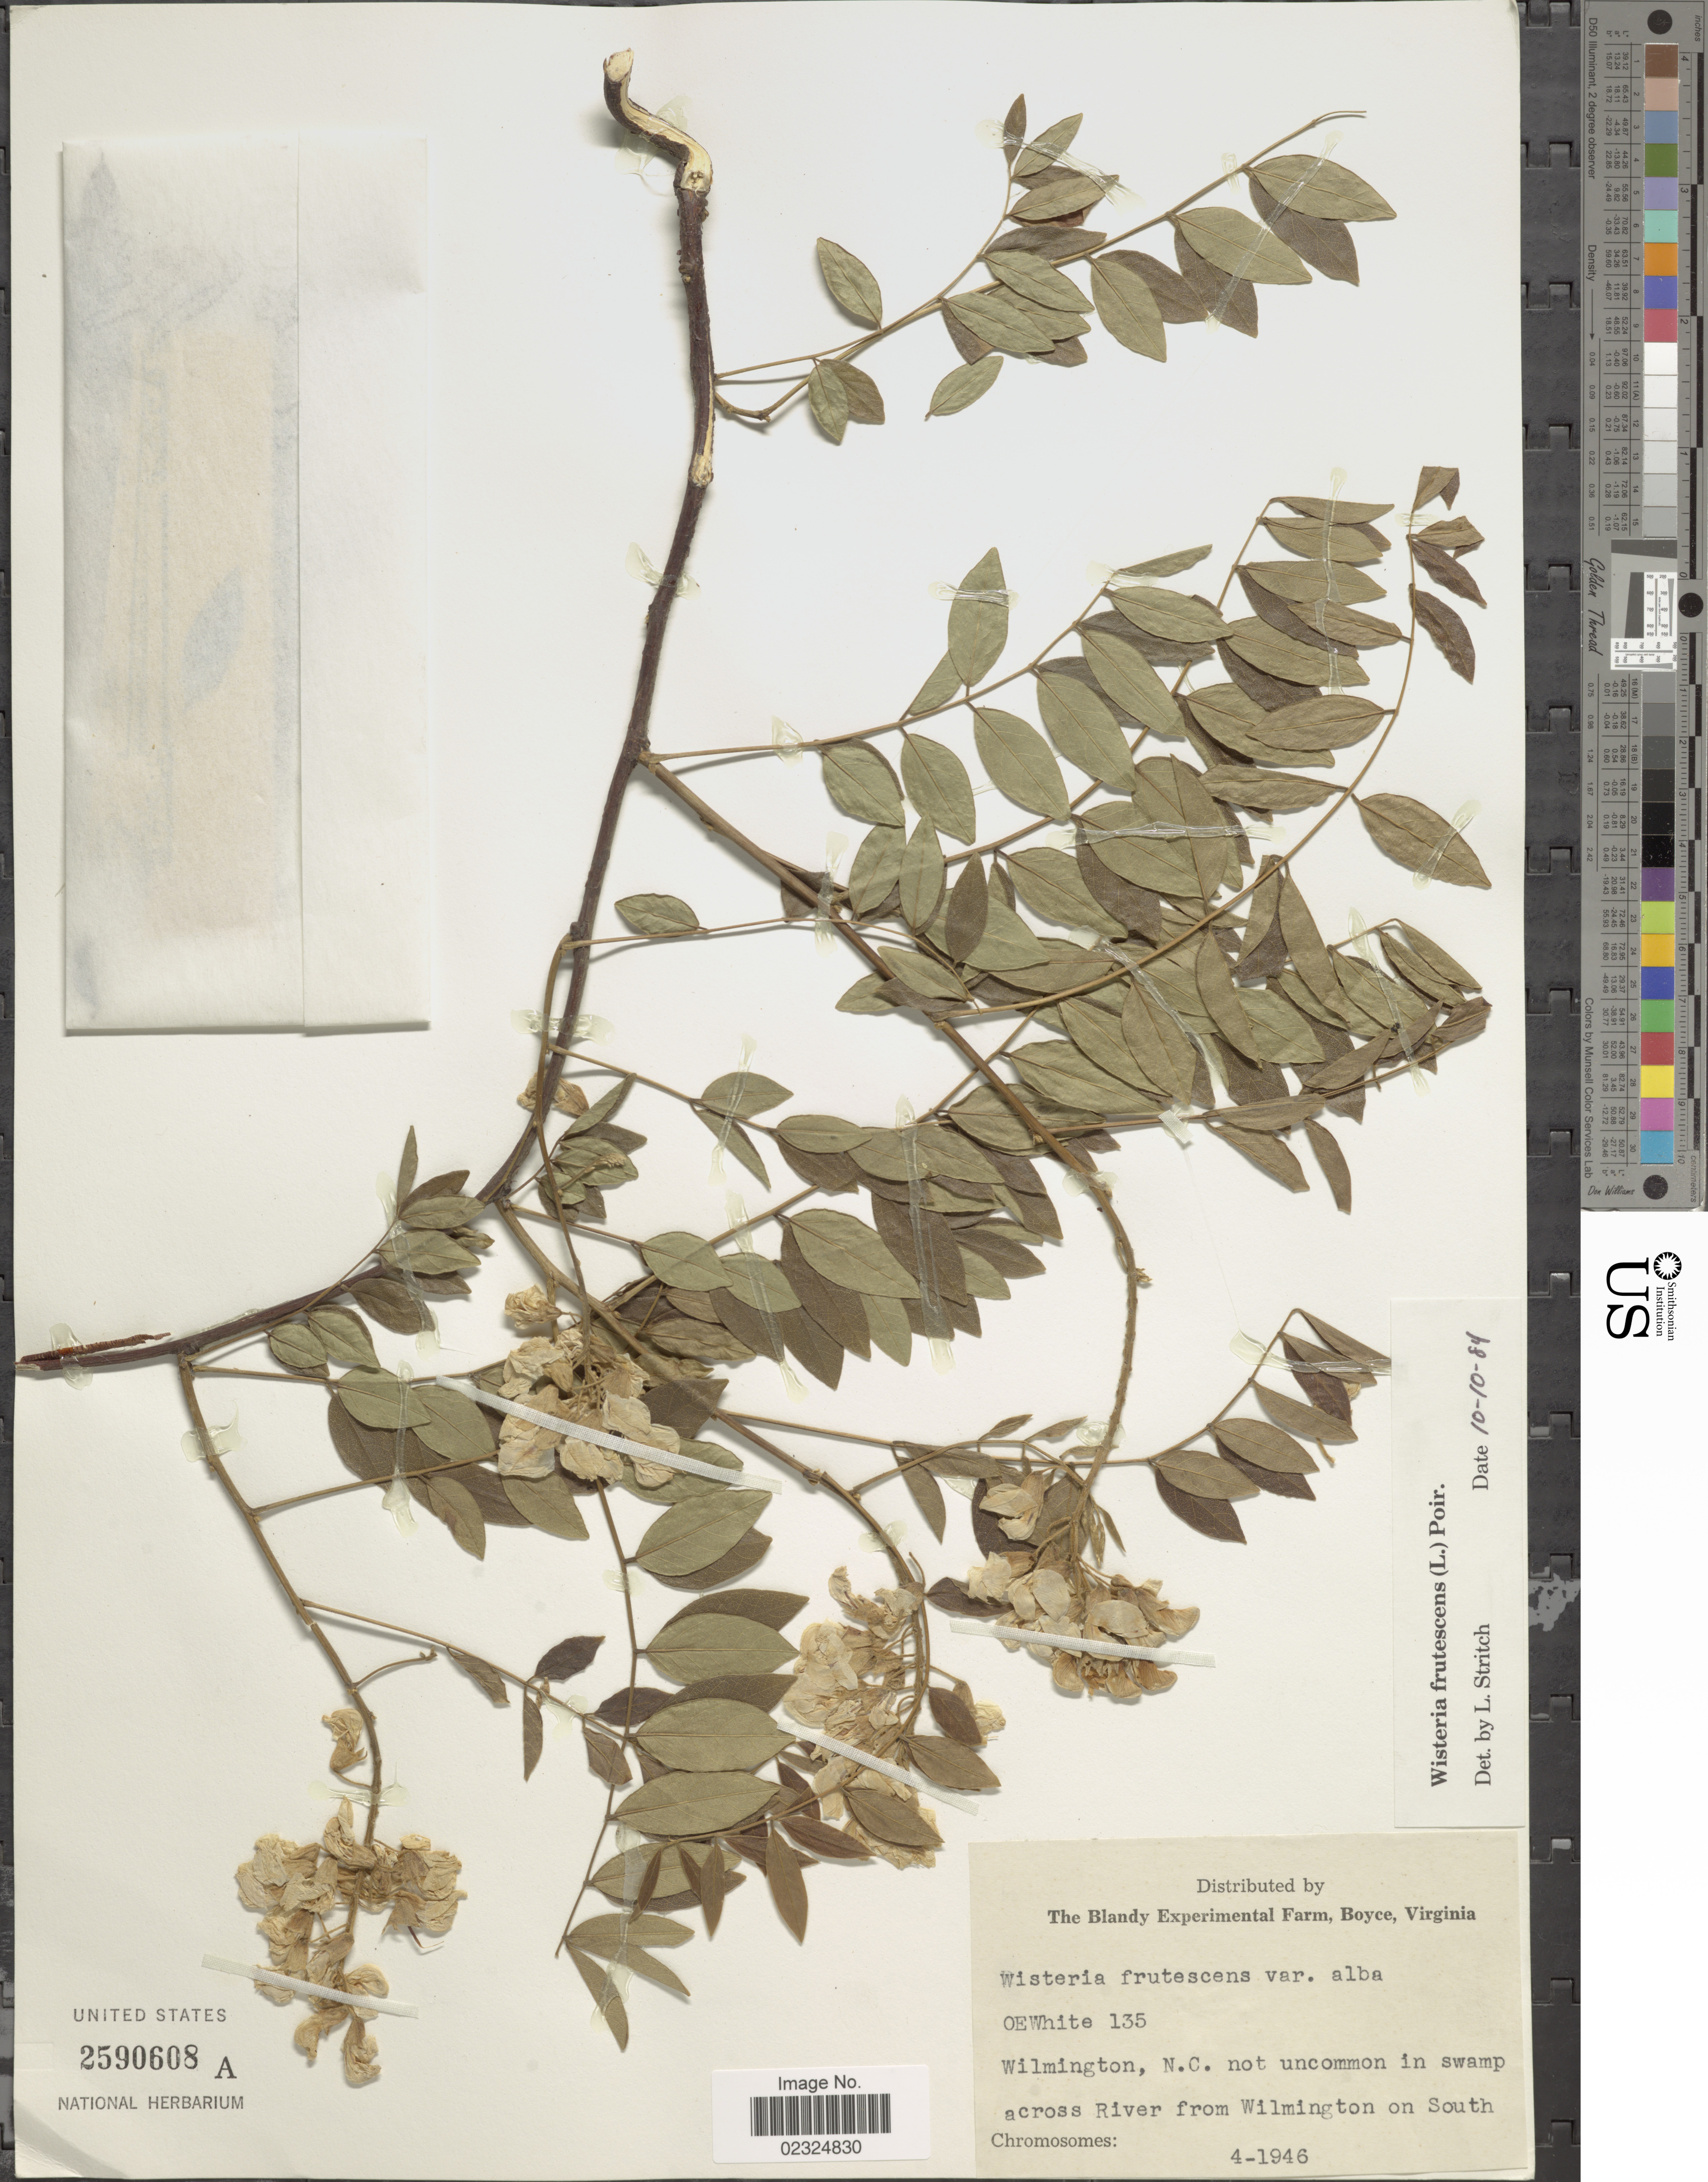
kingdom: Plantae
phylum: Tracheophyta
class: Magnoliopsida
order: Fabales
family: Fabaceae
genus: Wisteria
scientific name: Wisteria frutescens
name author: (L.) Poir.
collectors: O. E. White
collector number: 135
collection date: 1946-04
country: United States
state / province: North Carolina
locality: Wilmington, not uncommon in swamp across River from Wilmington on South.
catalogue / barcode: US 2590608A